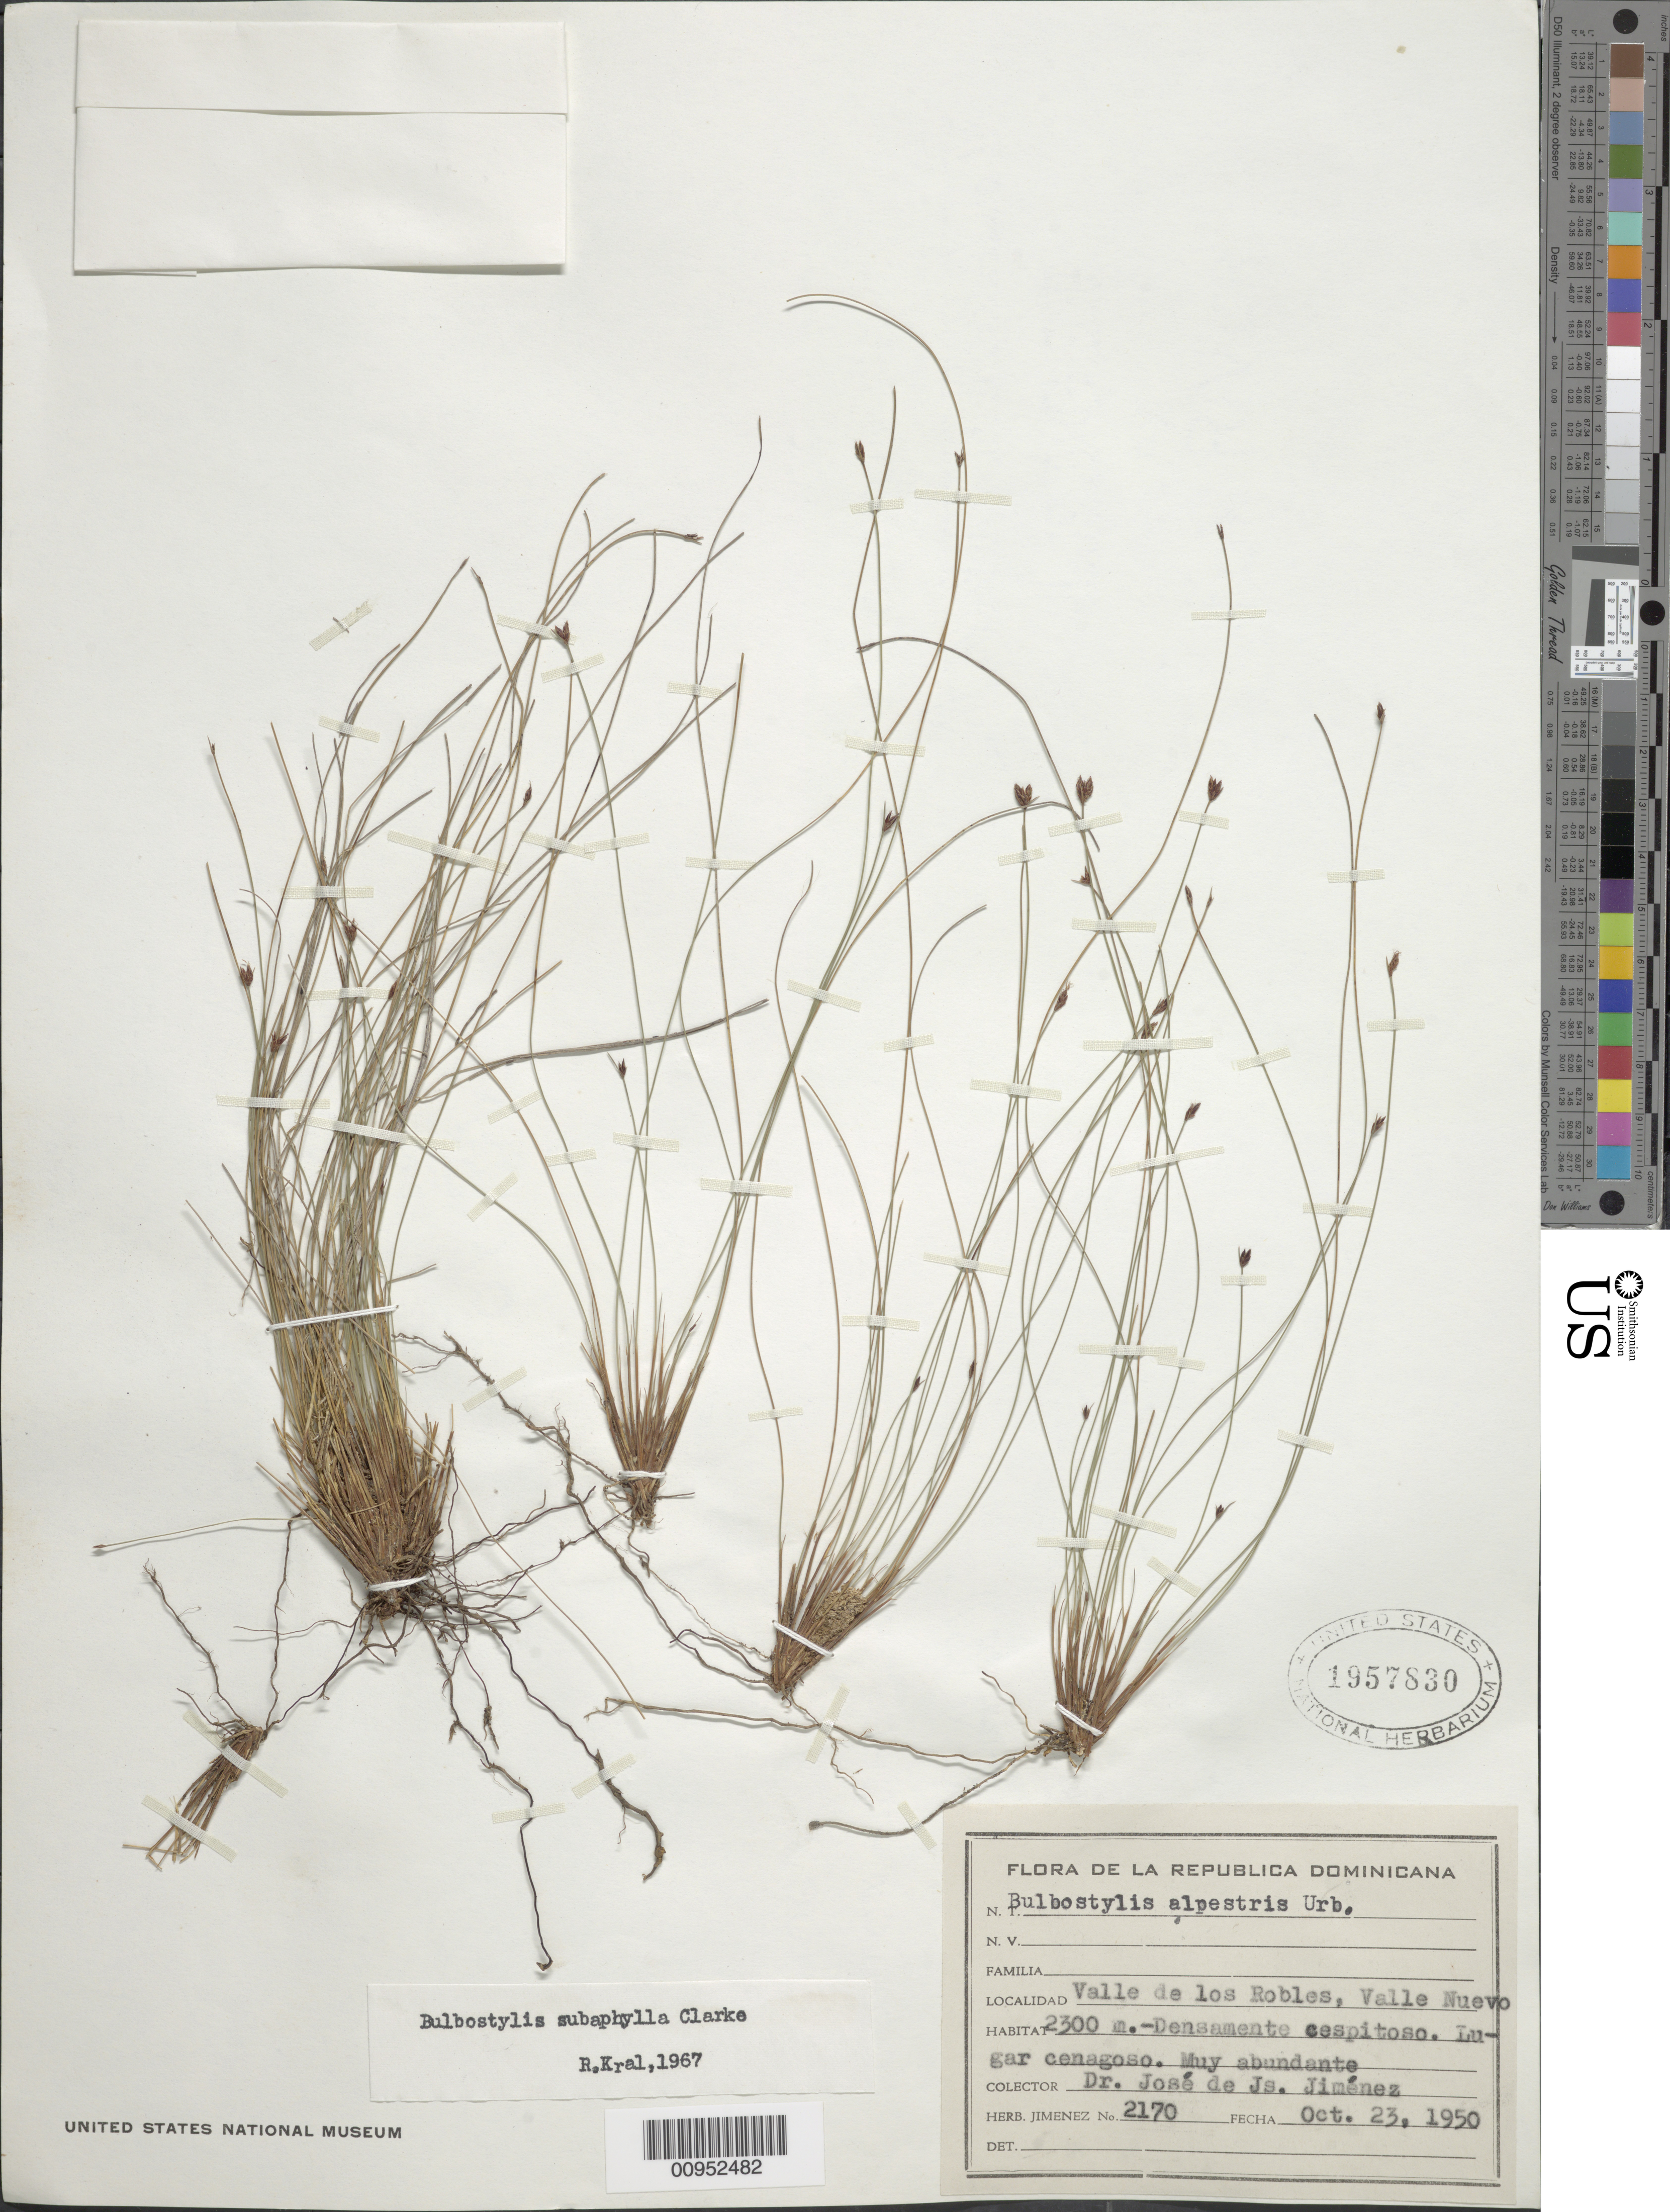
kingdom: Plantae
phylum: Tracheophyta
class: Liliopsida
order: Poales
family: Cyperaceae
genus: Bulbostylis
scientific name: Bulbostylis subaphylla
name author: C.B. Clarke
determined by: Kral, Robert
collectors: J. J. Jiménez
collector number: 2170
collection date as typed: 23 Oct 1950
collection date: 1950-10-23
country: Dominican Republic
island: Hispaniola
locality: Valle de los Robles, Valle Nuevo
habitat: Lugar cenagoso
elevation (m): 2300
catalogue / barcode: US 1957830